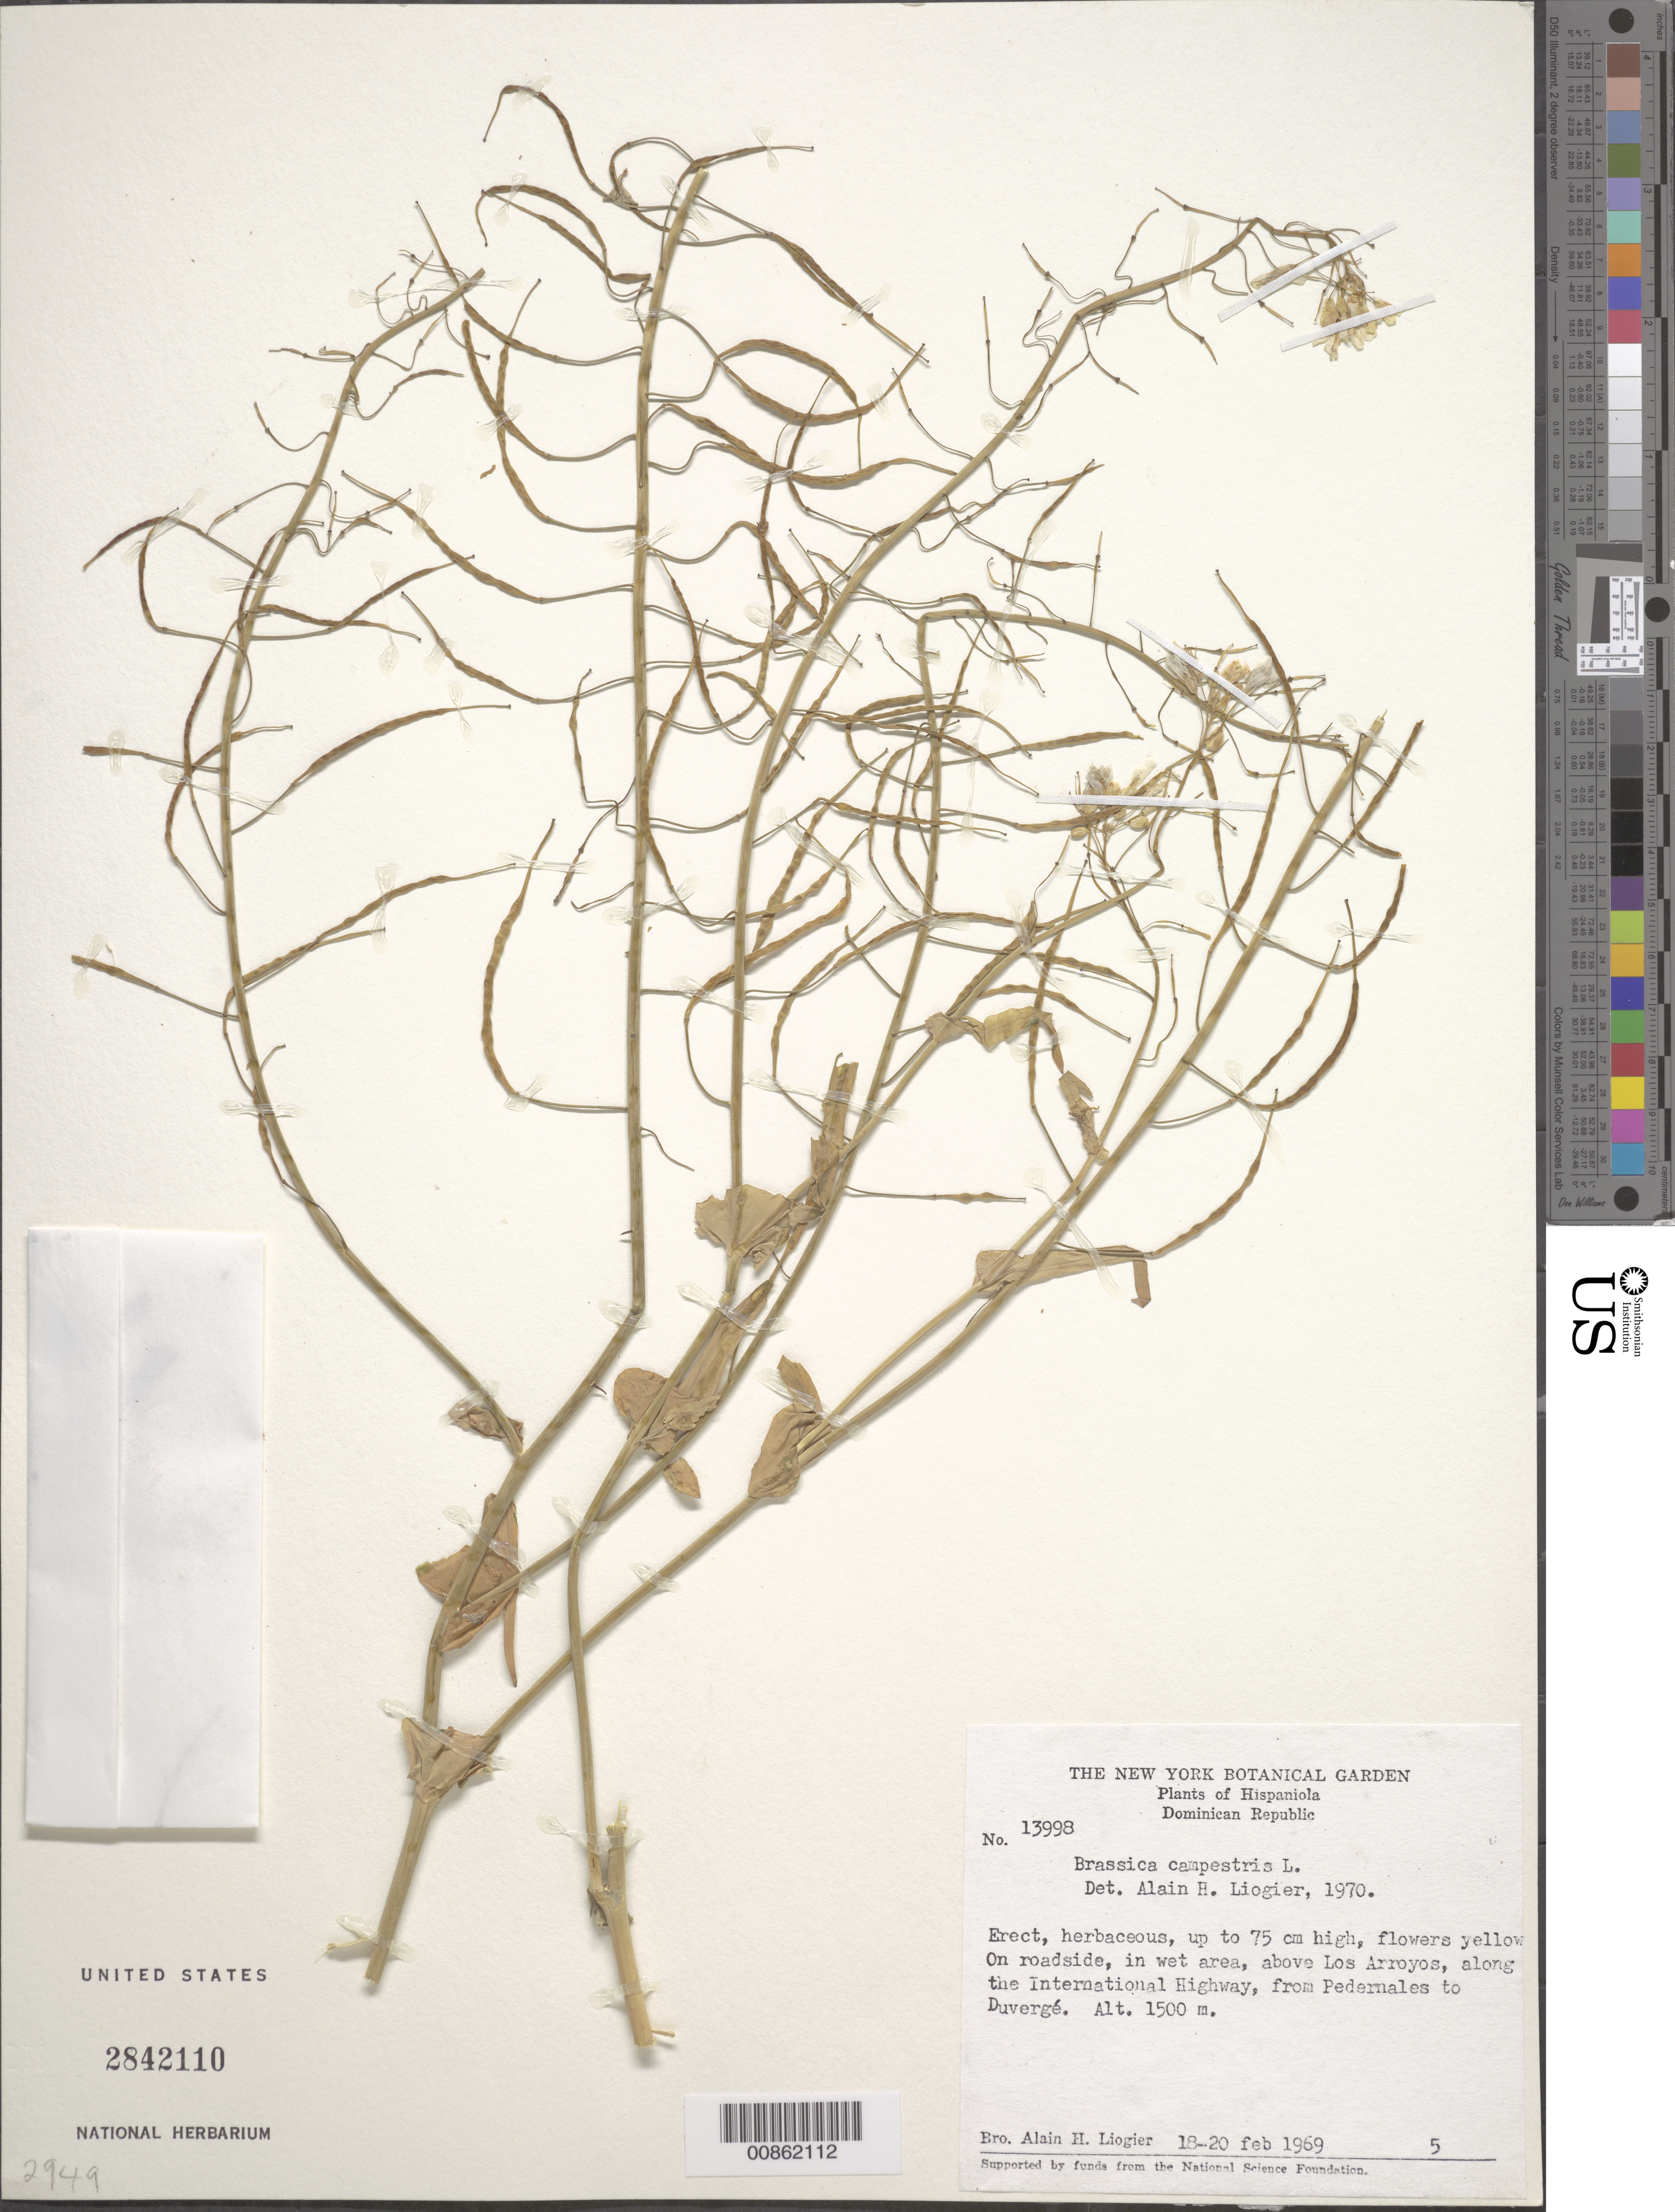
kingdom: Plantae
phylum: Tracheophyta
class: Magnoliopsida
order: Brassicales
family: Brassicaceae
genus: Brassica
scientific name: Brassica campestris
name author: L.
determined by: Liogier, Alain H.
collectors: A. H. Liogier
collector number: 13998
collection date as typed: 18 Feb 1969 to 20 Feb 1969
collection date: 1969-02-18/1969-02-20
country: Dominican Republic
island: Hispaniola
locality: Above Los Arroyos, along the International Highway, from Pedernales to Duvergé.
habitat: On roadside, in wet area.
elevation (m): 1500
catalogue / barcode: US 2842110